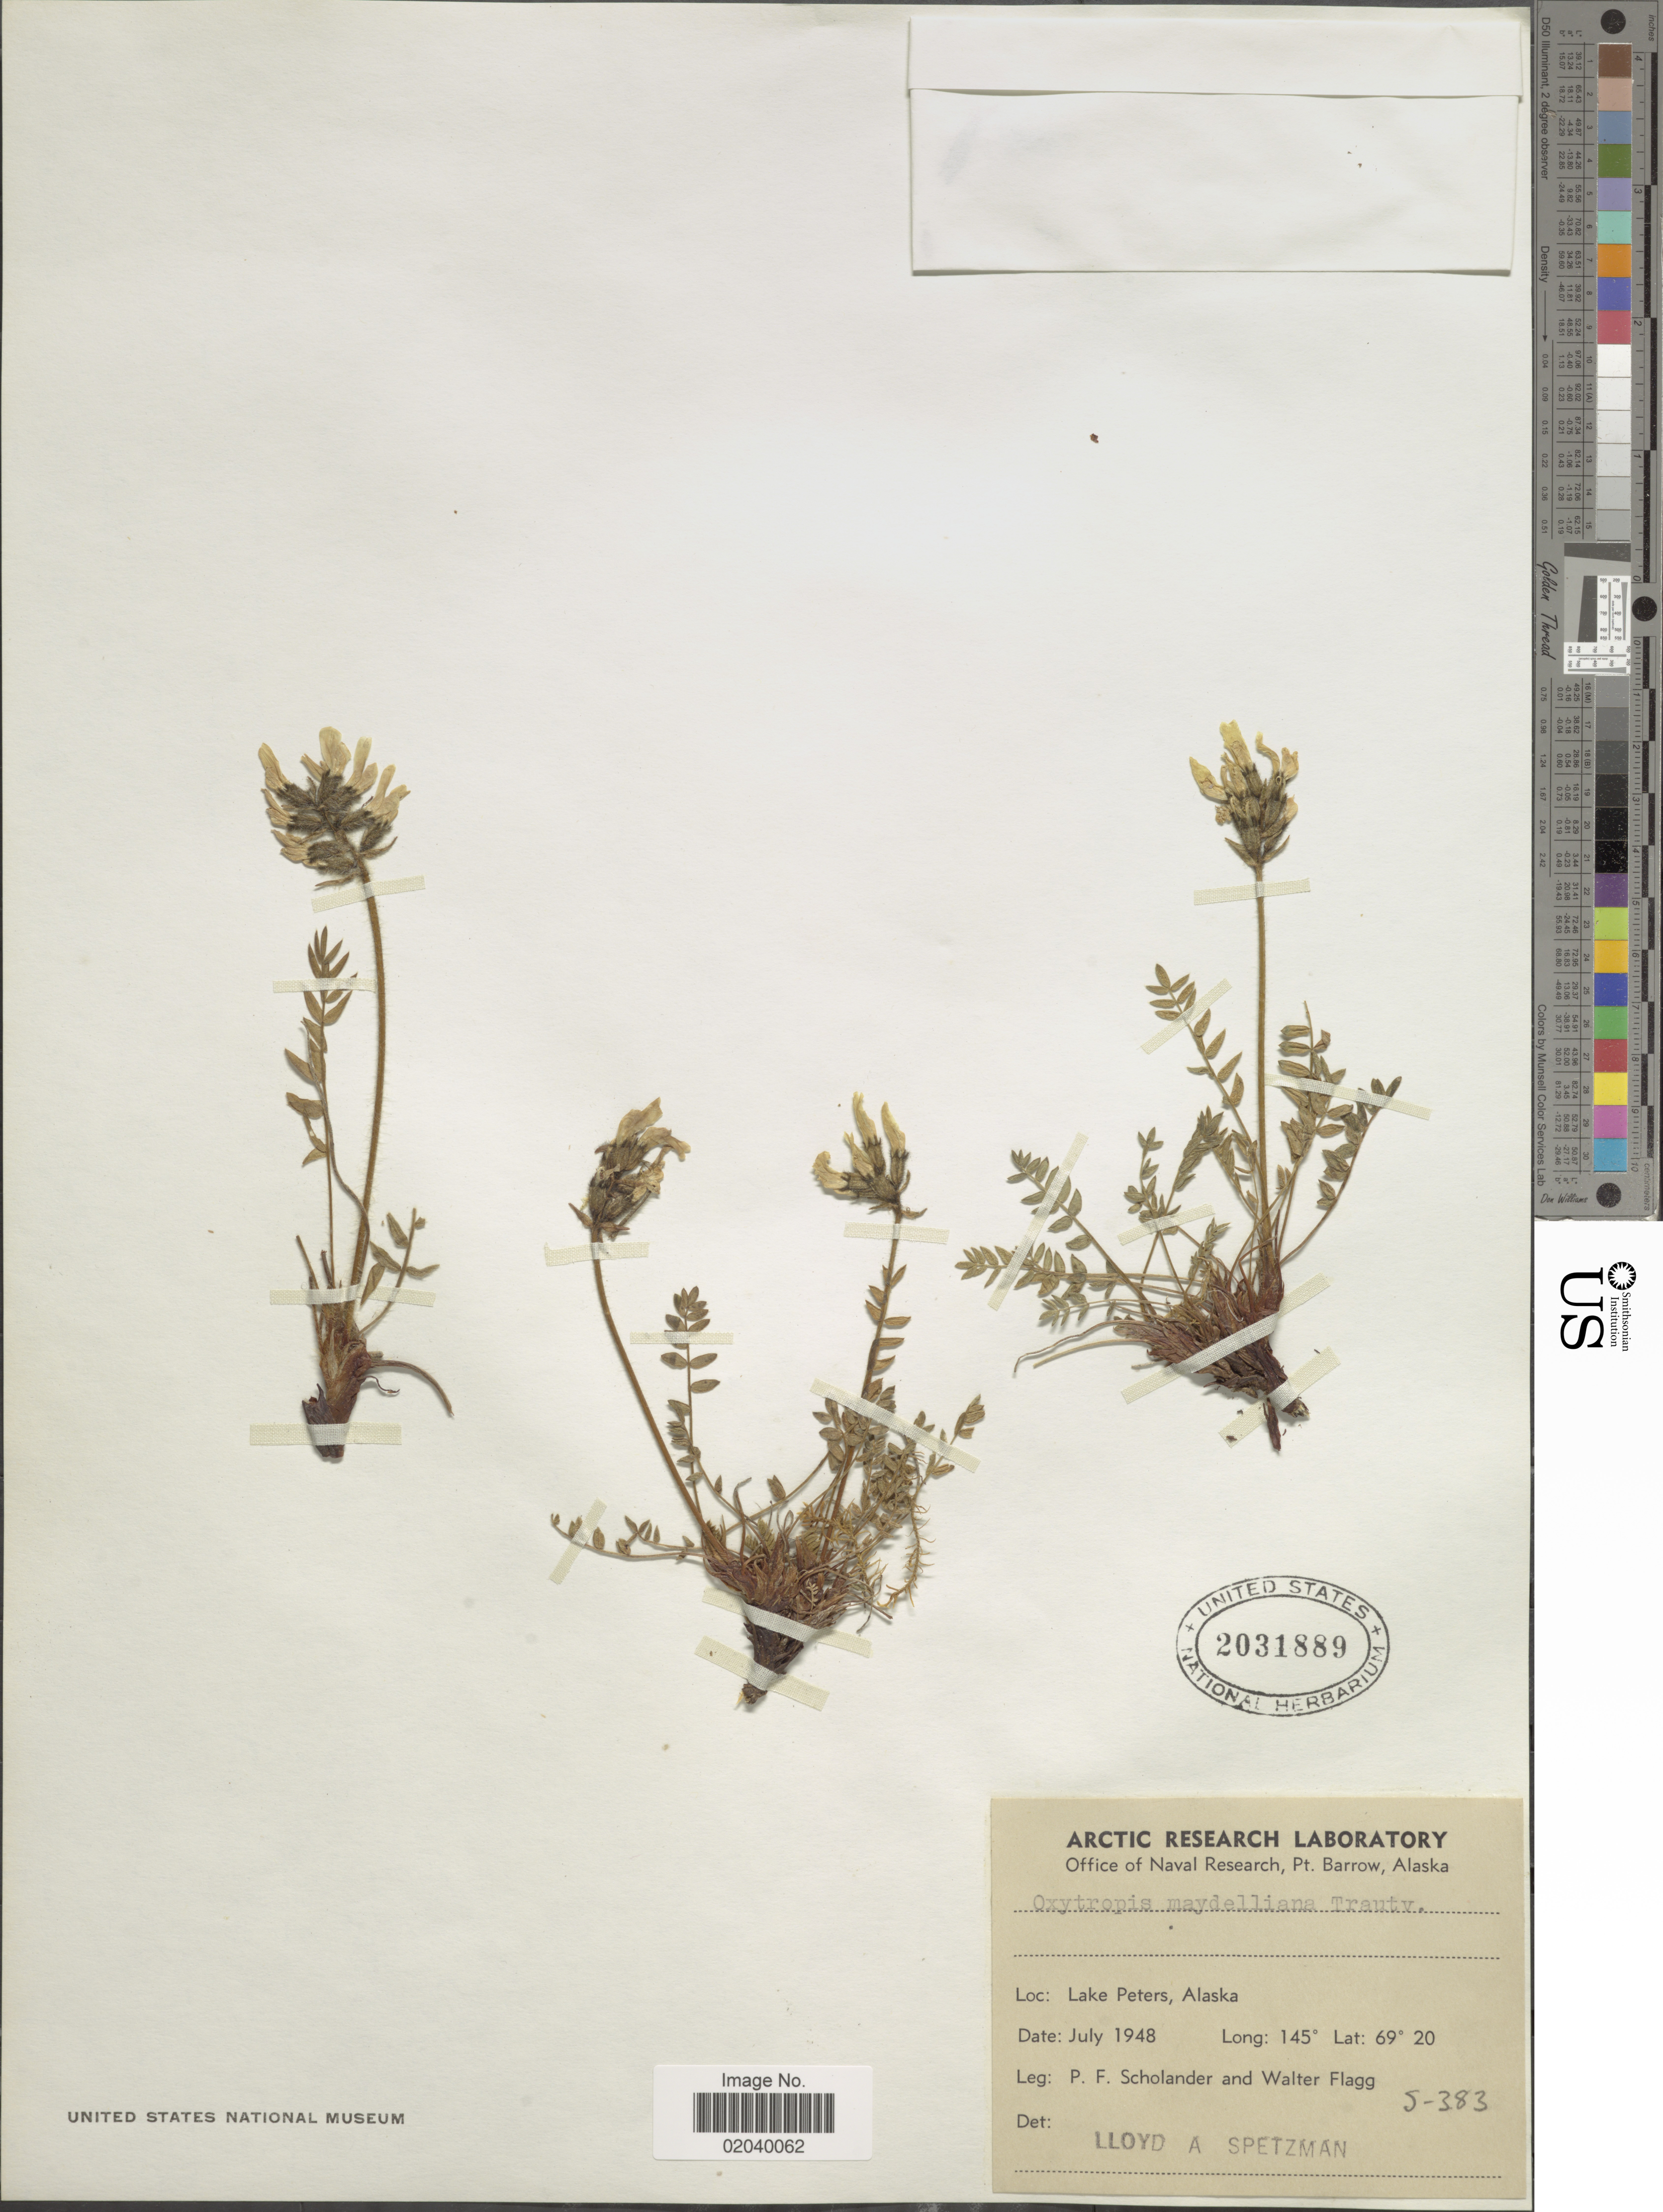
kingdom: Plantae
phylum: Tracheophyta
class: Magnoliopsida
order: Fabales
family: Fabaceae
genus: Oxytropis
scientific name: Oxytropis maydelliana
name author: Trautv.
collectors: P. Scholander & W. Flagg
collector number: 5-383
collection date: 1948-07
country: United States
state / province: Alaska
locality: Lake Peters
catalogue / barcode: US 2031889